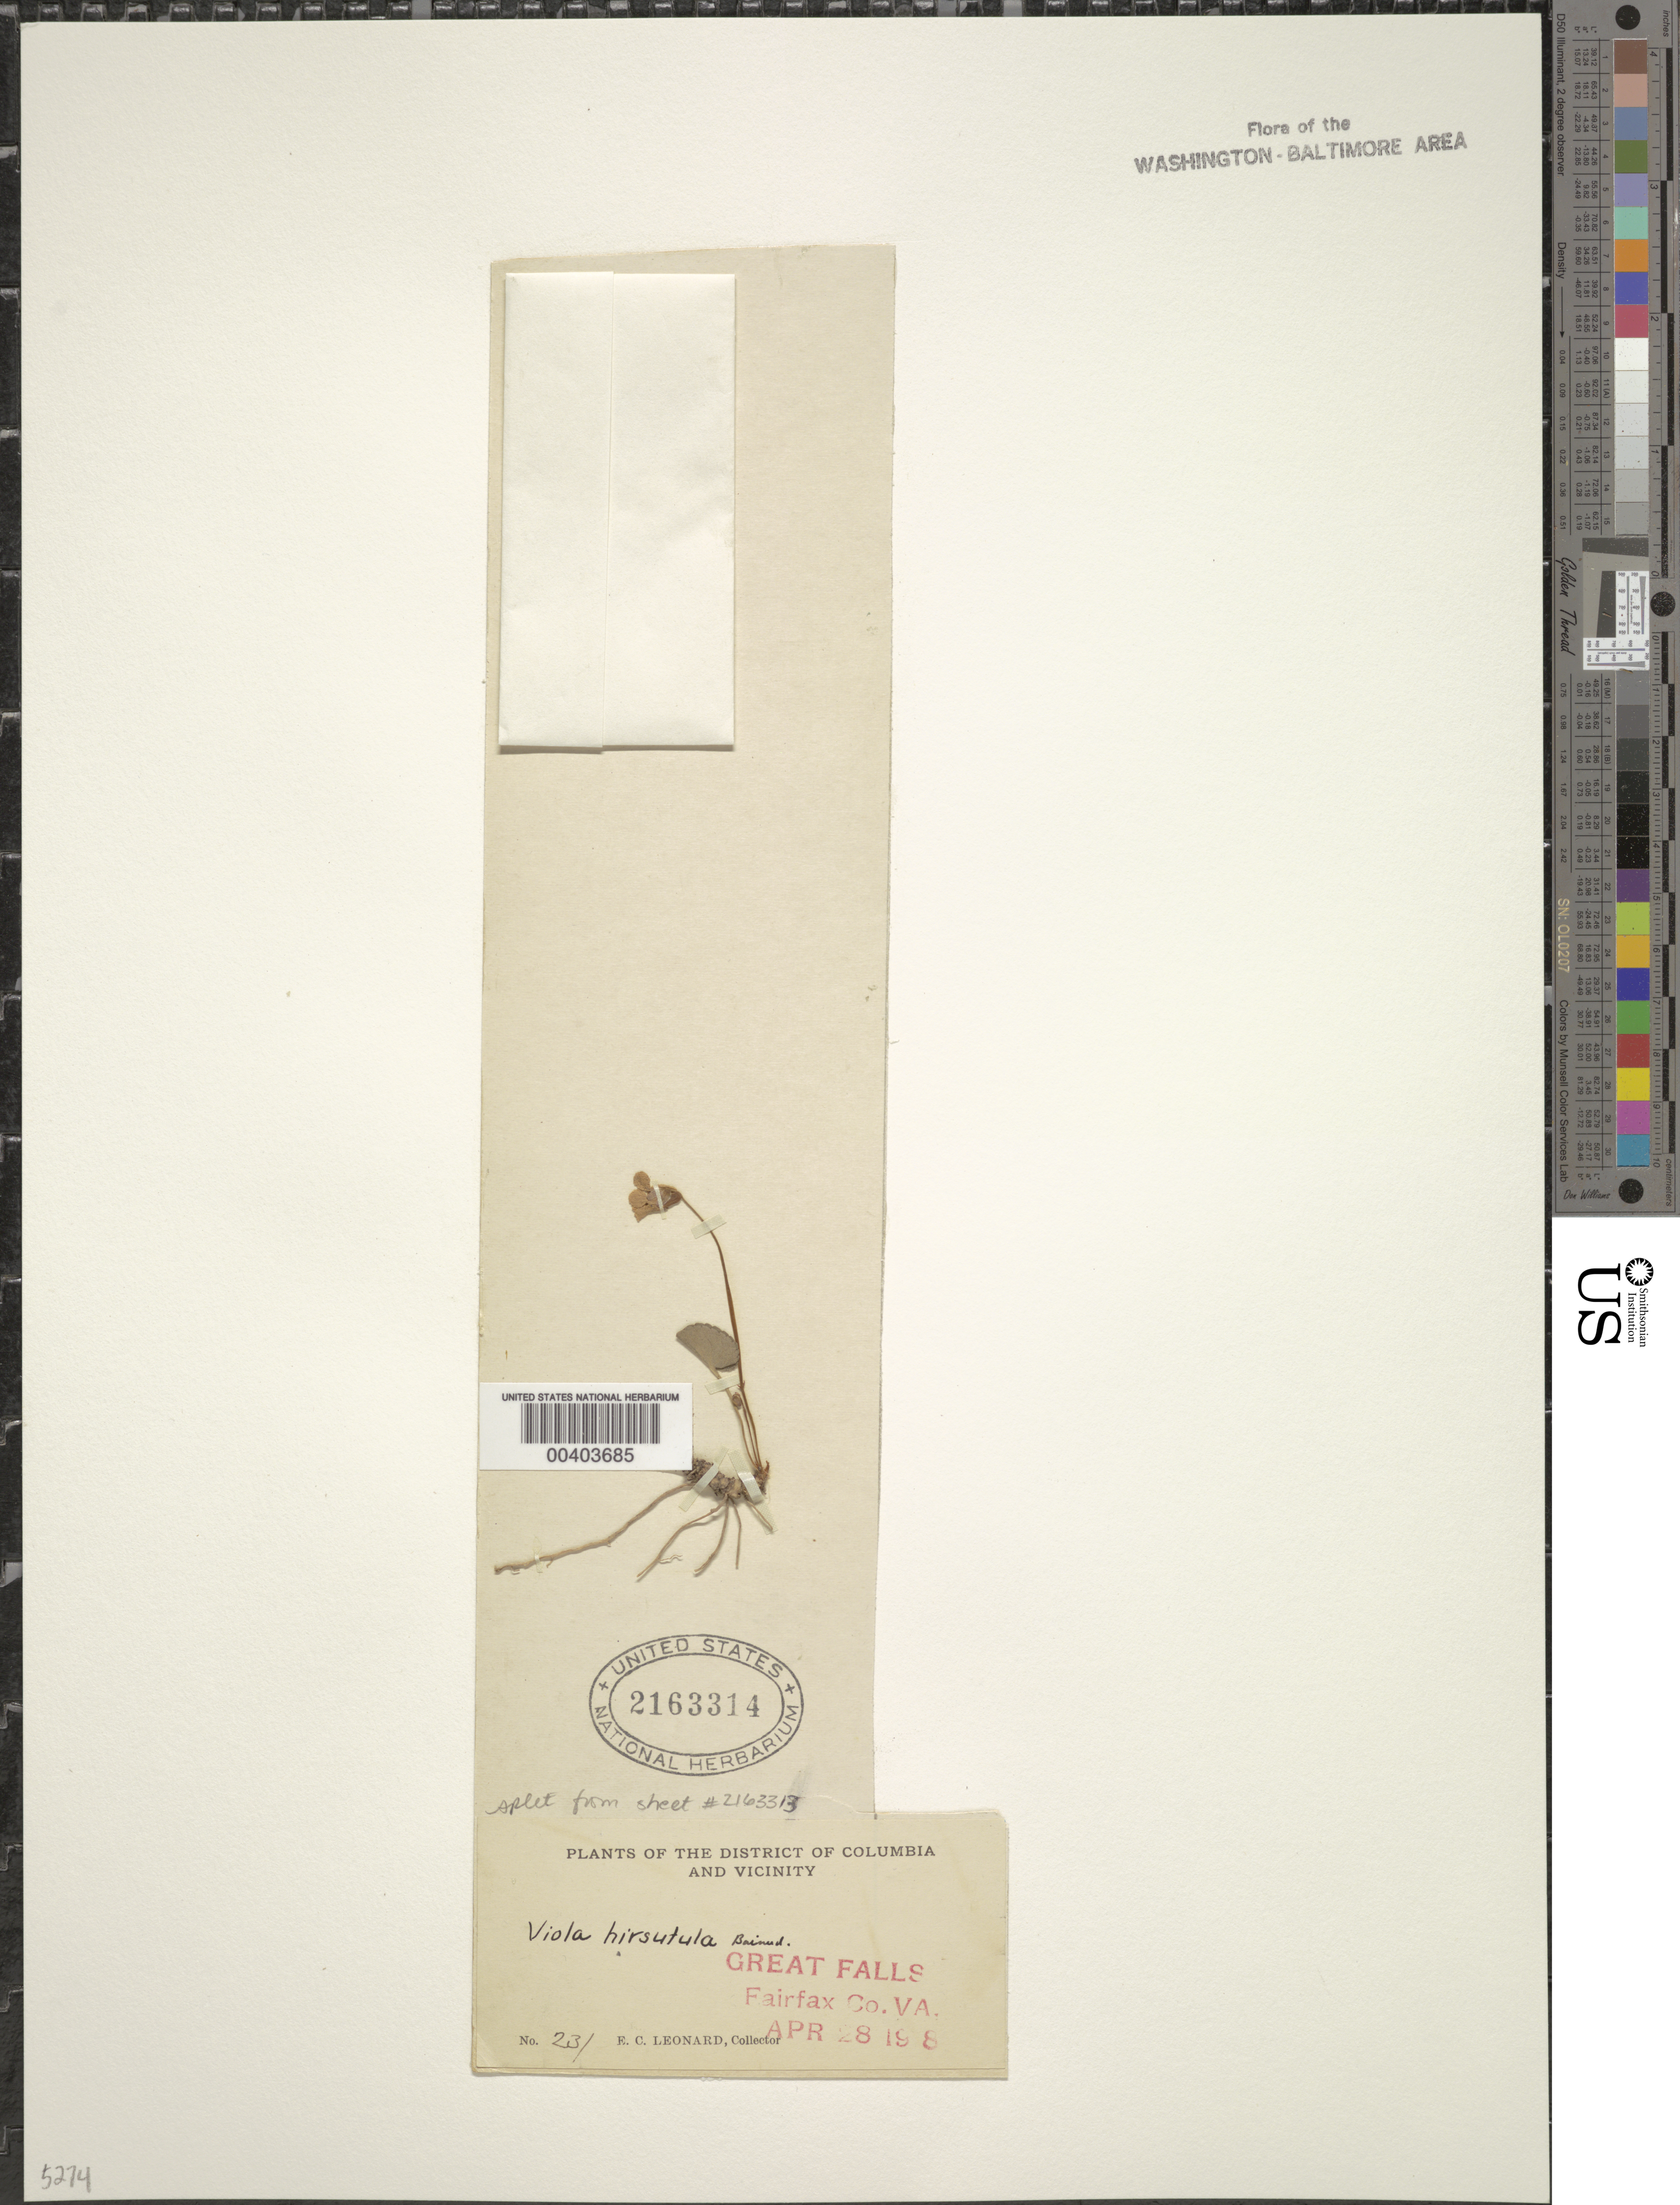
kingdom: Plantae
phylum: Tracheophyta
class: Magnoliopsida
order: Malpighiales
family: Violaceae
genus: Viola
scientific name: Viola hirsutula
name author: Brainerd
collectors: E. C. Leonard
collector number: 231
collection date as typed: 28 Apr 1918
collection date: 1918-04-28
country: United States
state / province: Virginia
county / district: Fairfax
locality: Great Falls C. and O. Canal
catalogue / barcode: US 2163314